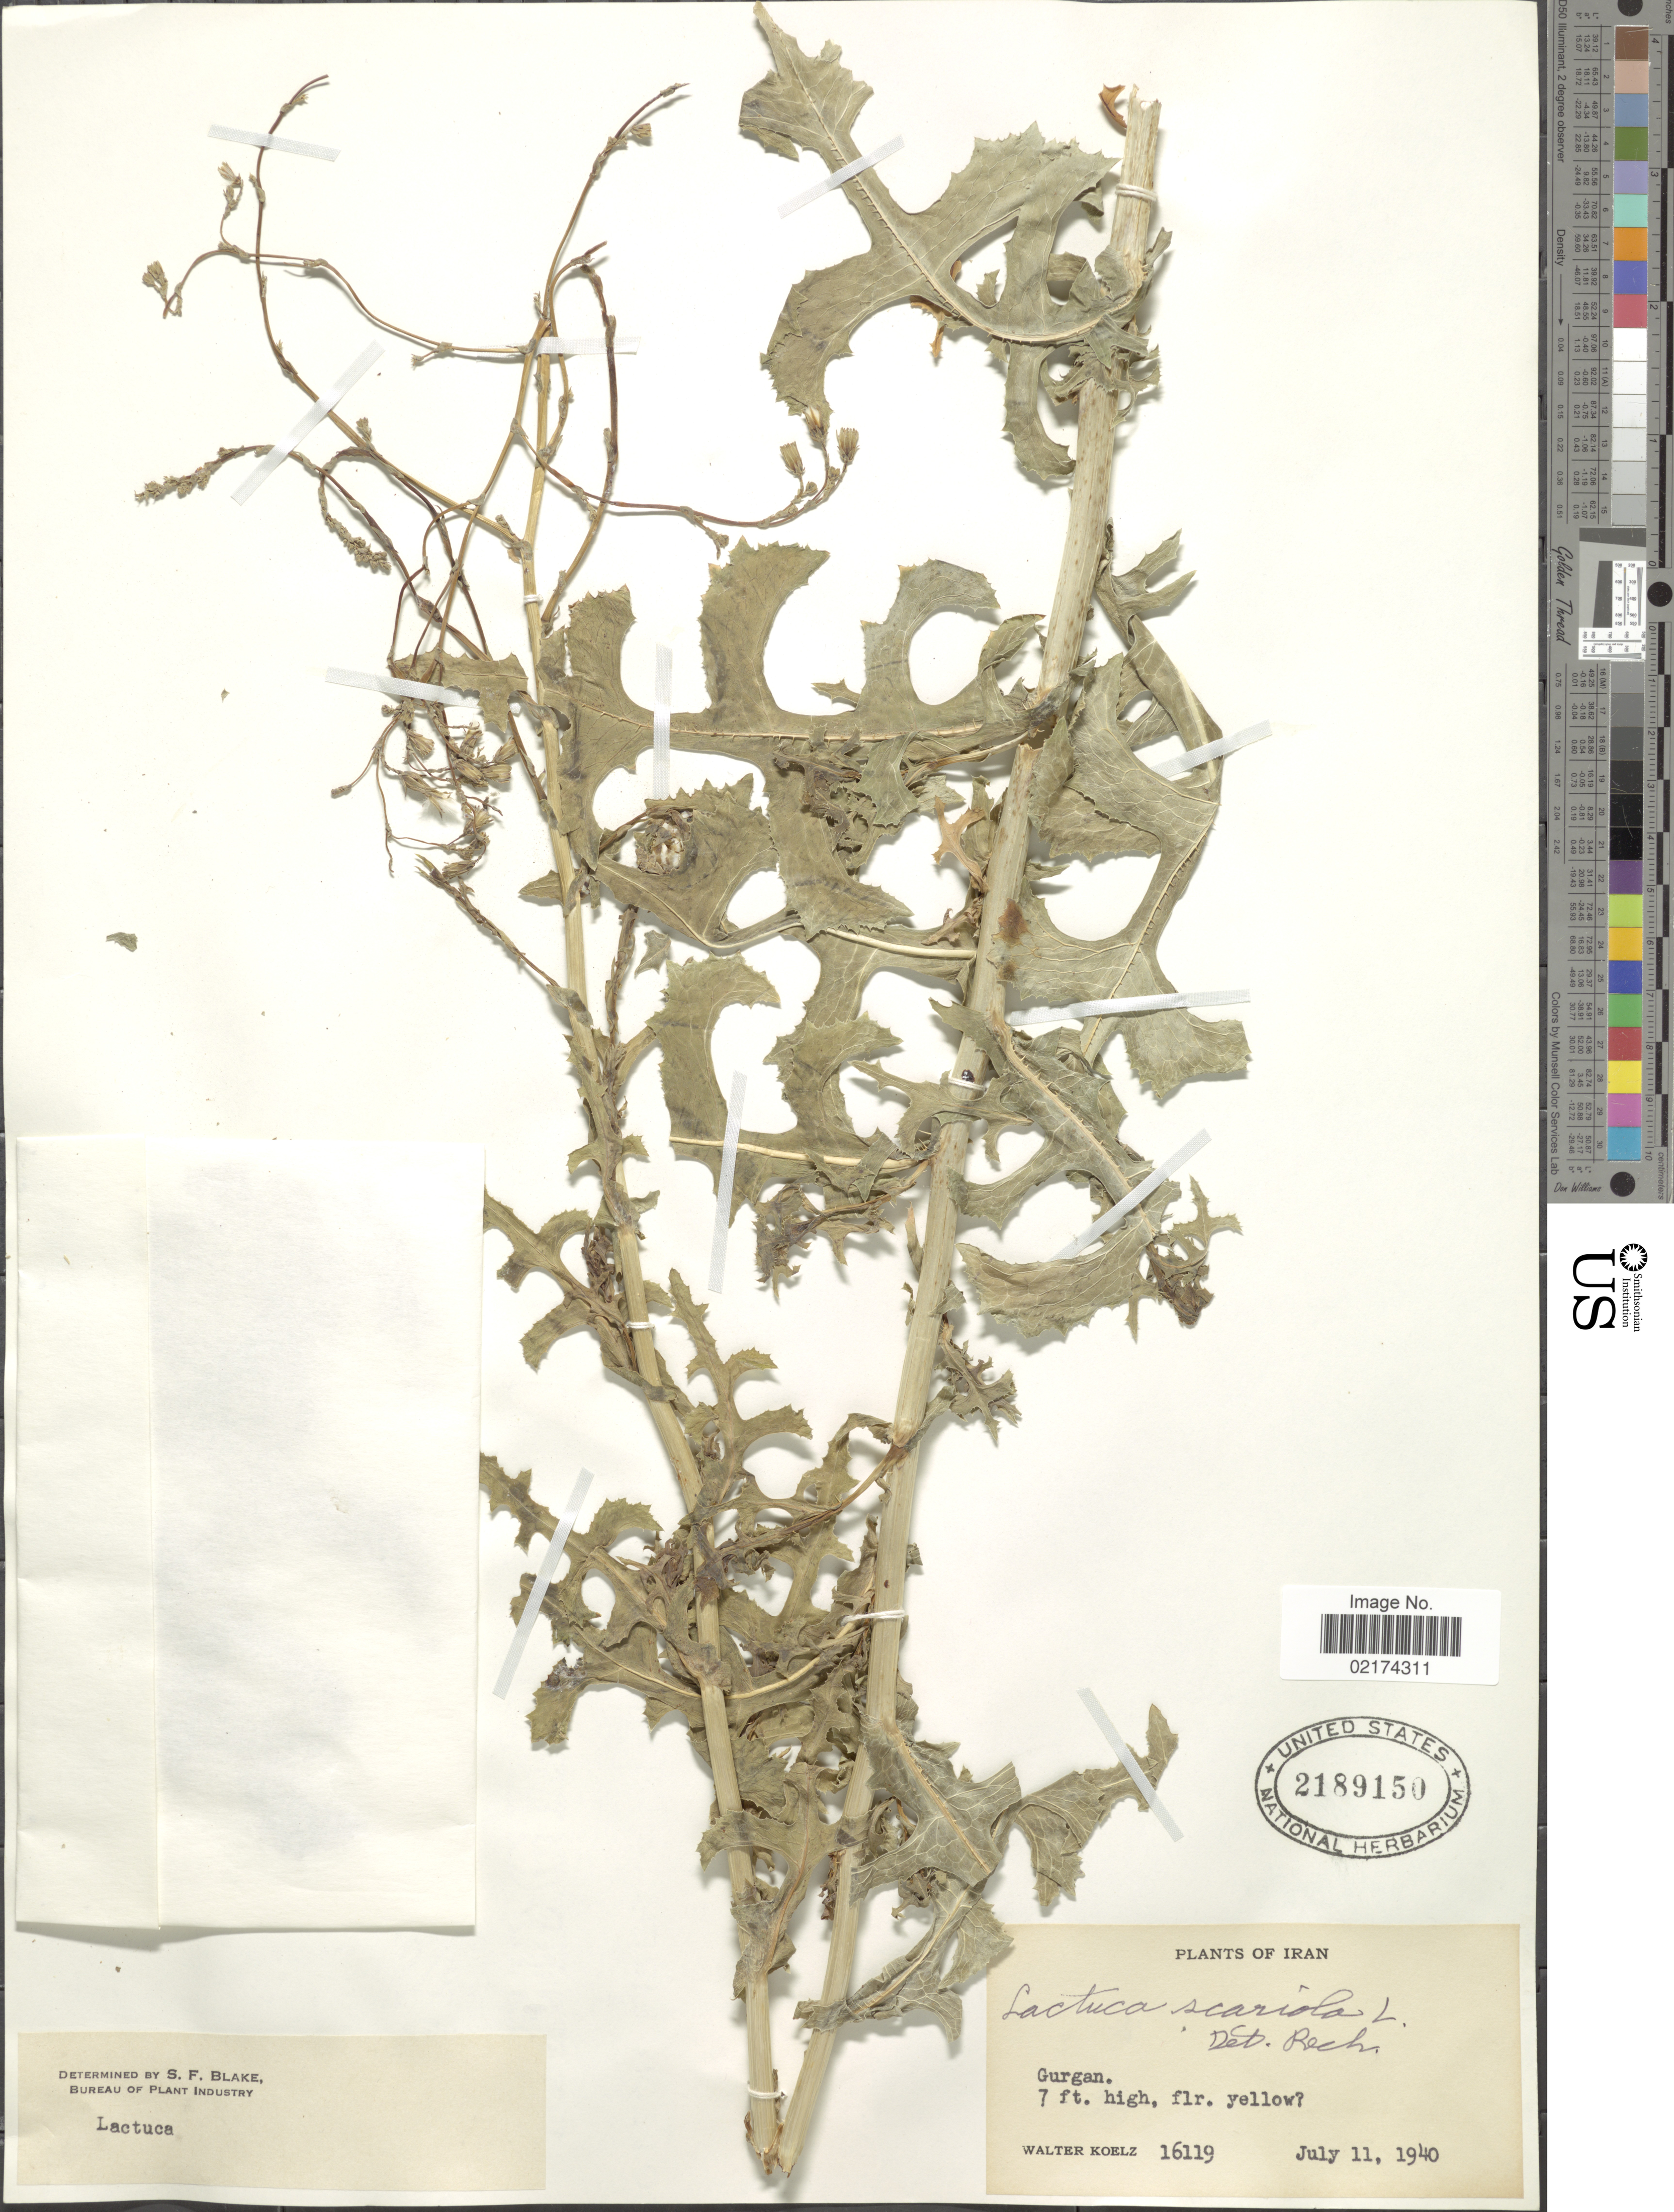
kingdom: Plantae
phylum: Tracheophyta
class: Magnoliopsida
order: Asterales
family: Asteraceae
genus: Lactuca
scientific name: Lactuca serriola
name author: L.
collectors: W. N. Koelz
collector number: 16119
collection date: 1940-07-11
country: Iran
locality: Gurgan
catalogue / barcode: US 2189150